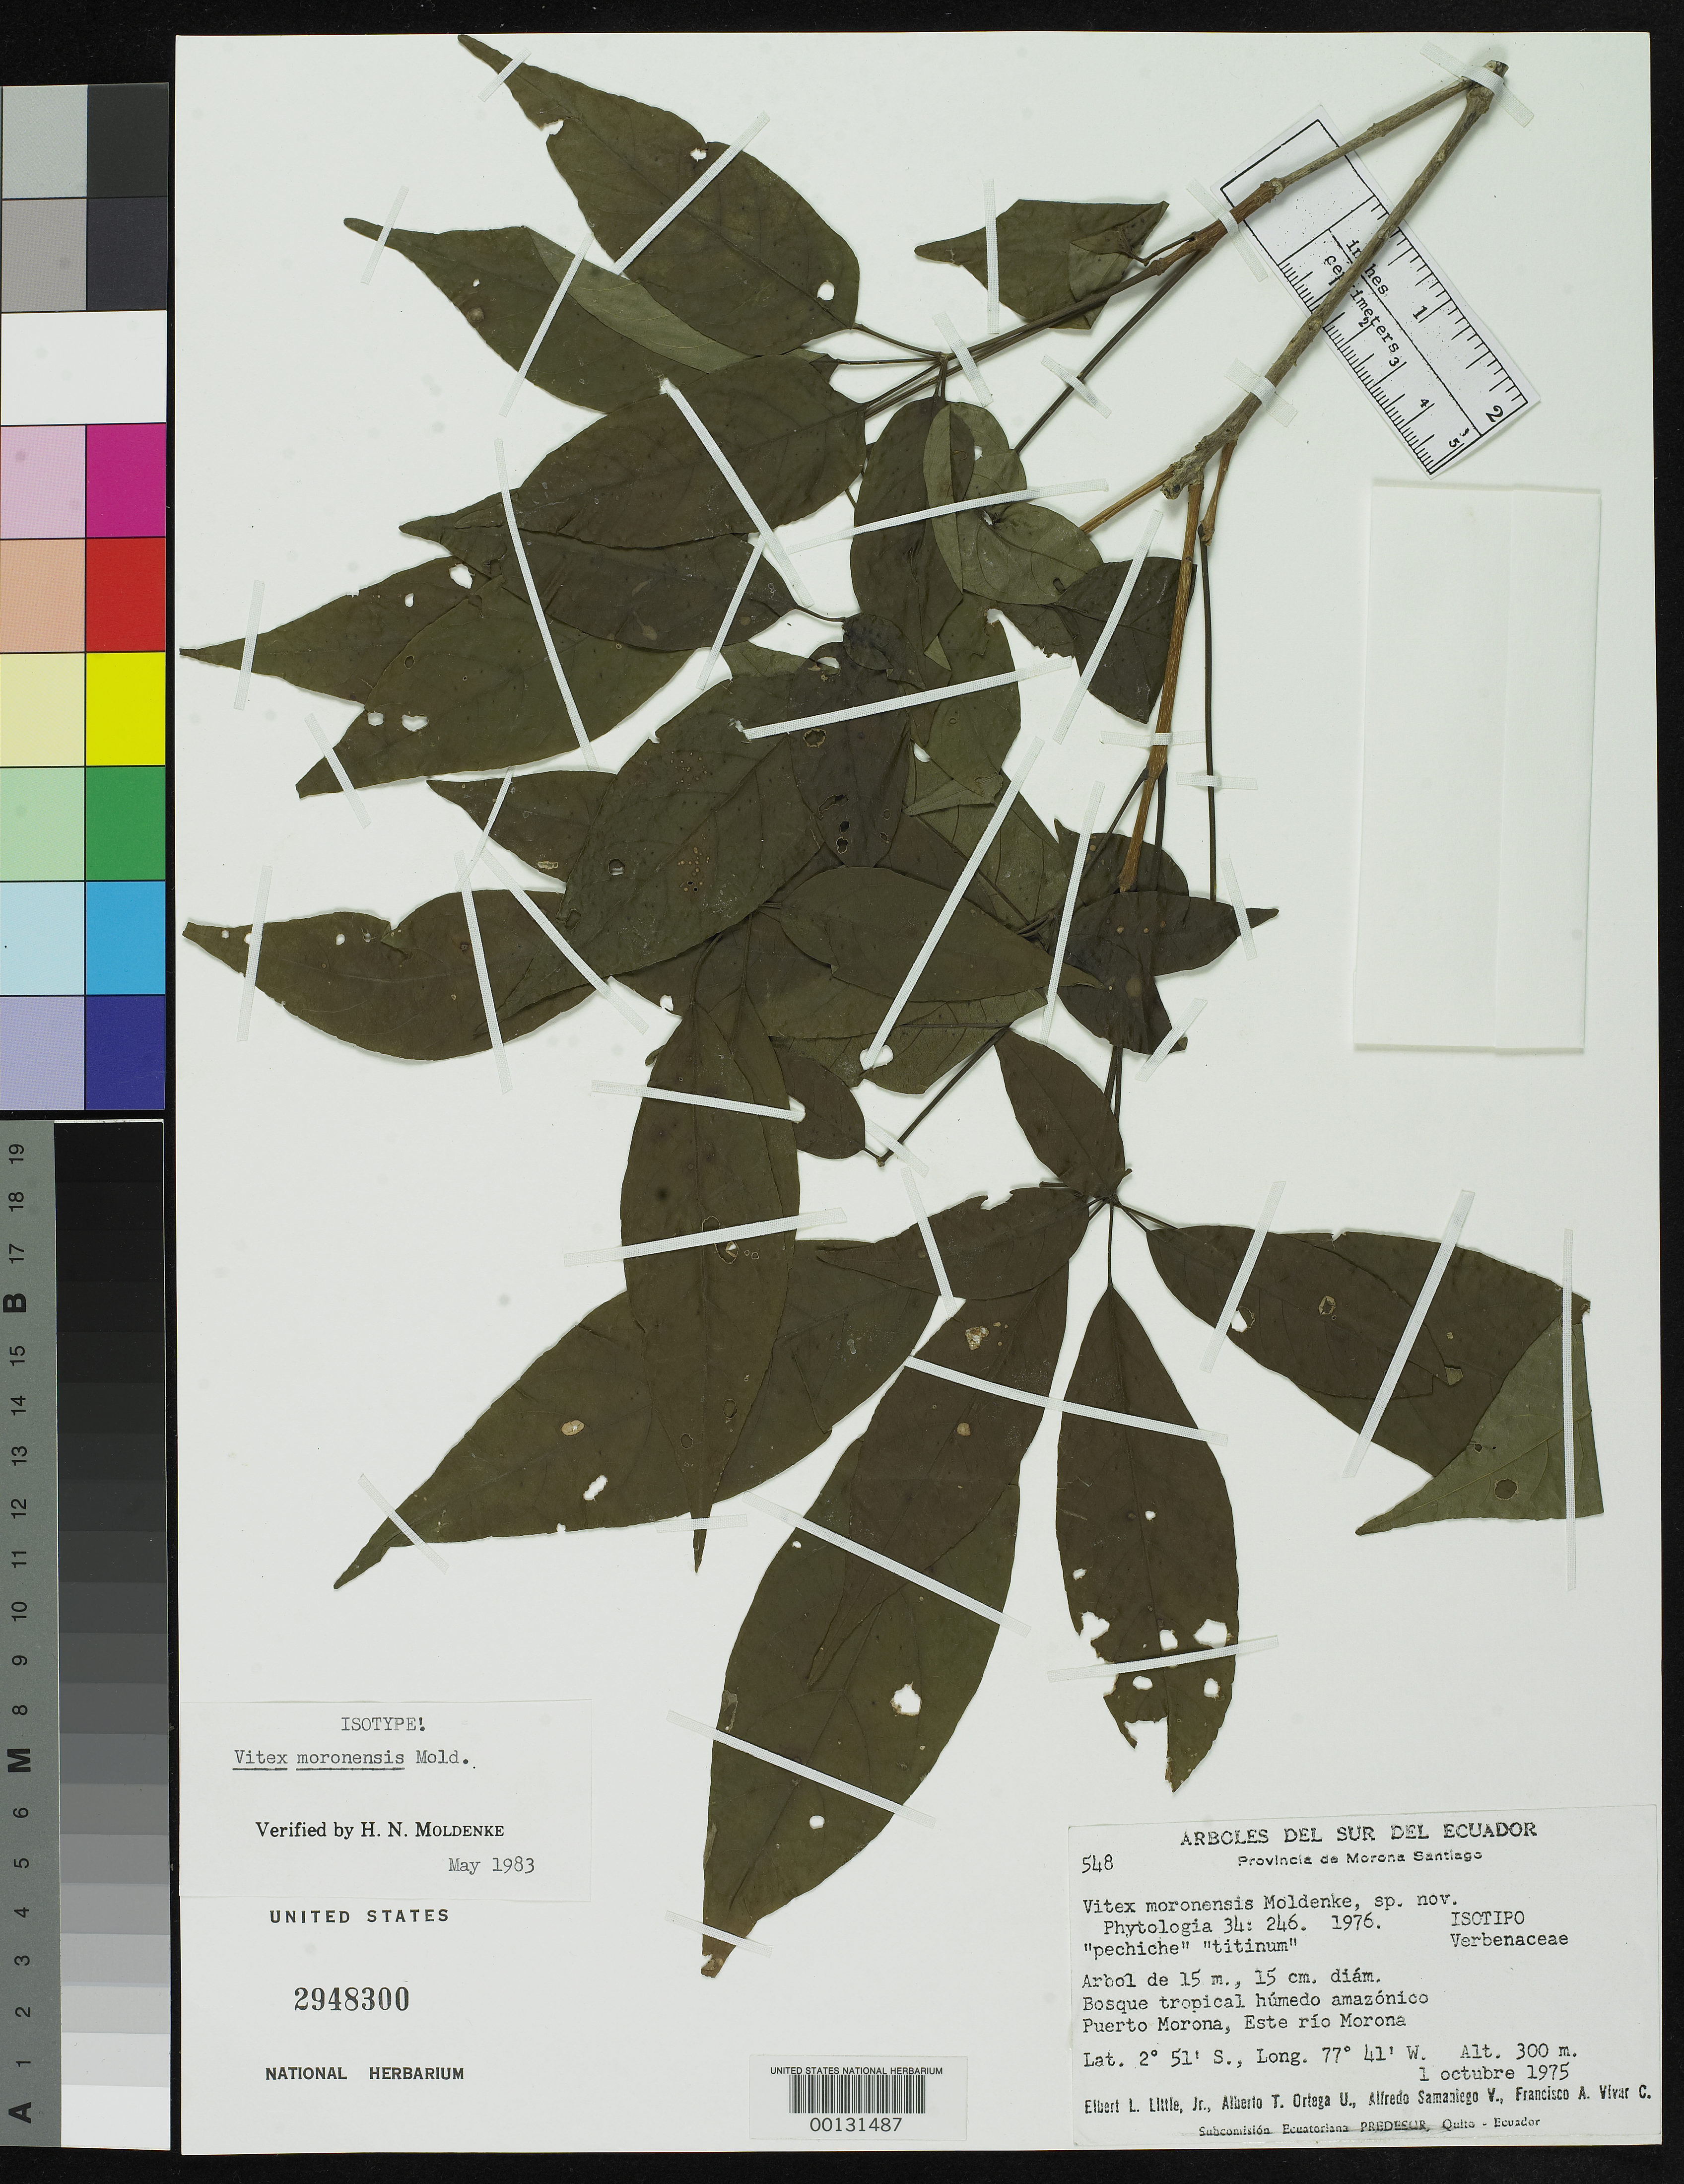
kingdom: Plantae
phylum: Tracheophyta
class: Magnoliopsida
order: Lamiales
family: Lamiaceae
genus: Vitex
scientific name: Vitex moronensis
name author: Moldenke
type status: Isotype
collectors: E. L. Little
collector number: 548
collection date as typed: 01 Oct 1975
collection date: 1975-10-01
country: Ecuador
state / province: Morona-Santiago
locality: Puerto Morona, este Rio Morona.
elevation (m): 300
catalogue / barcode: US 2948300